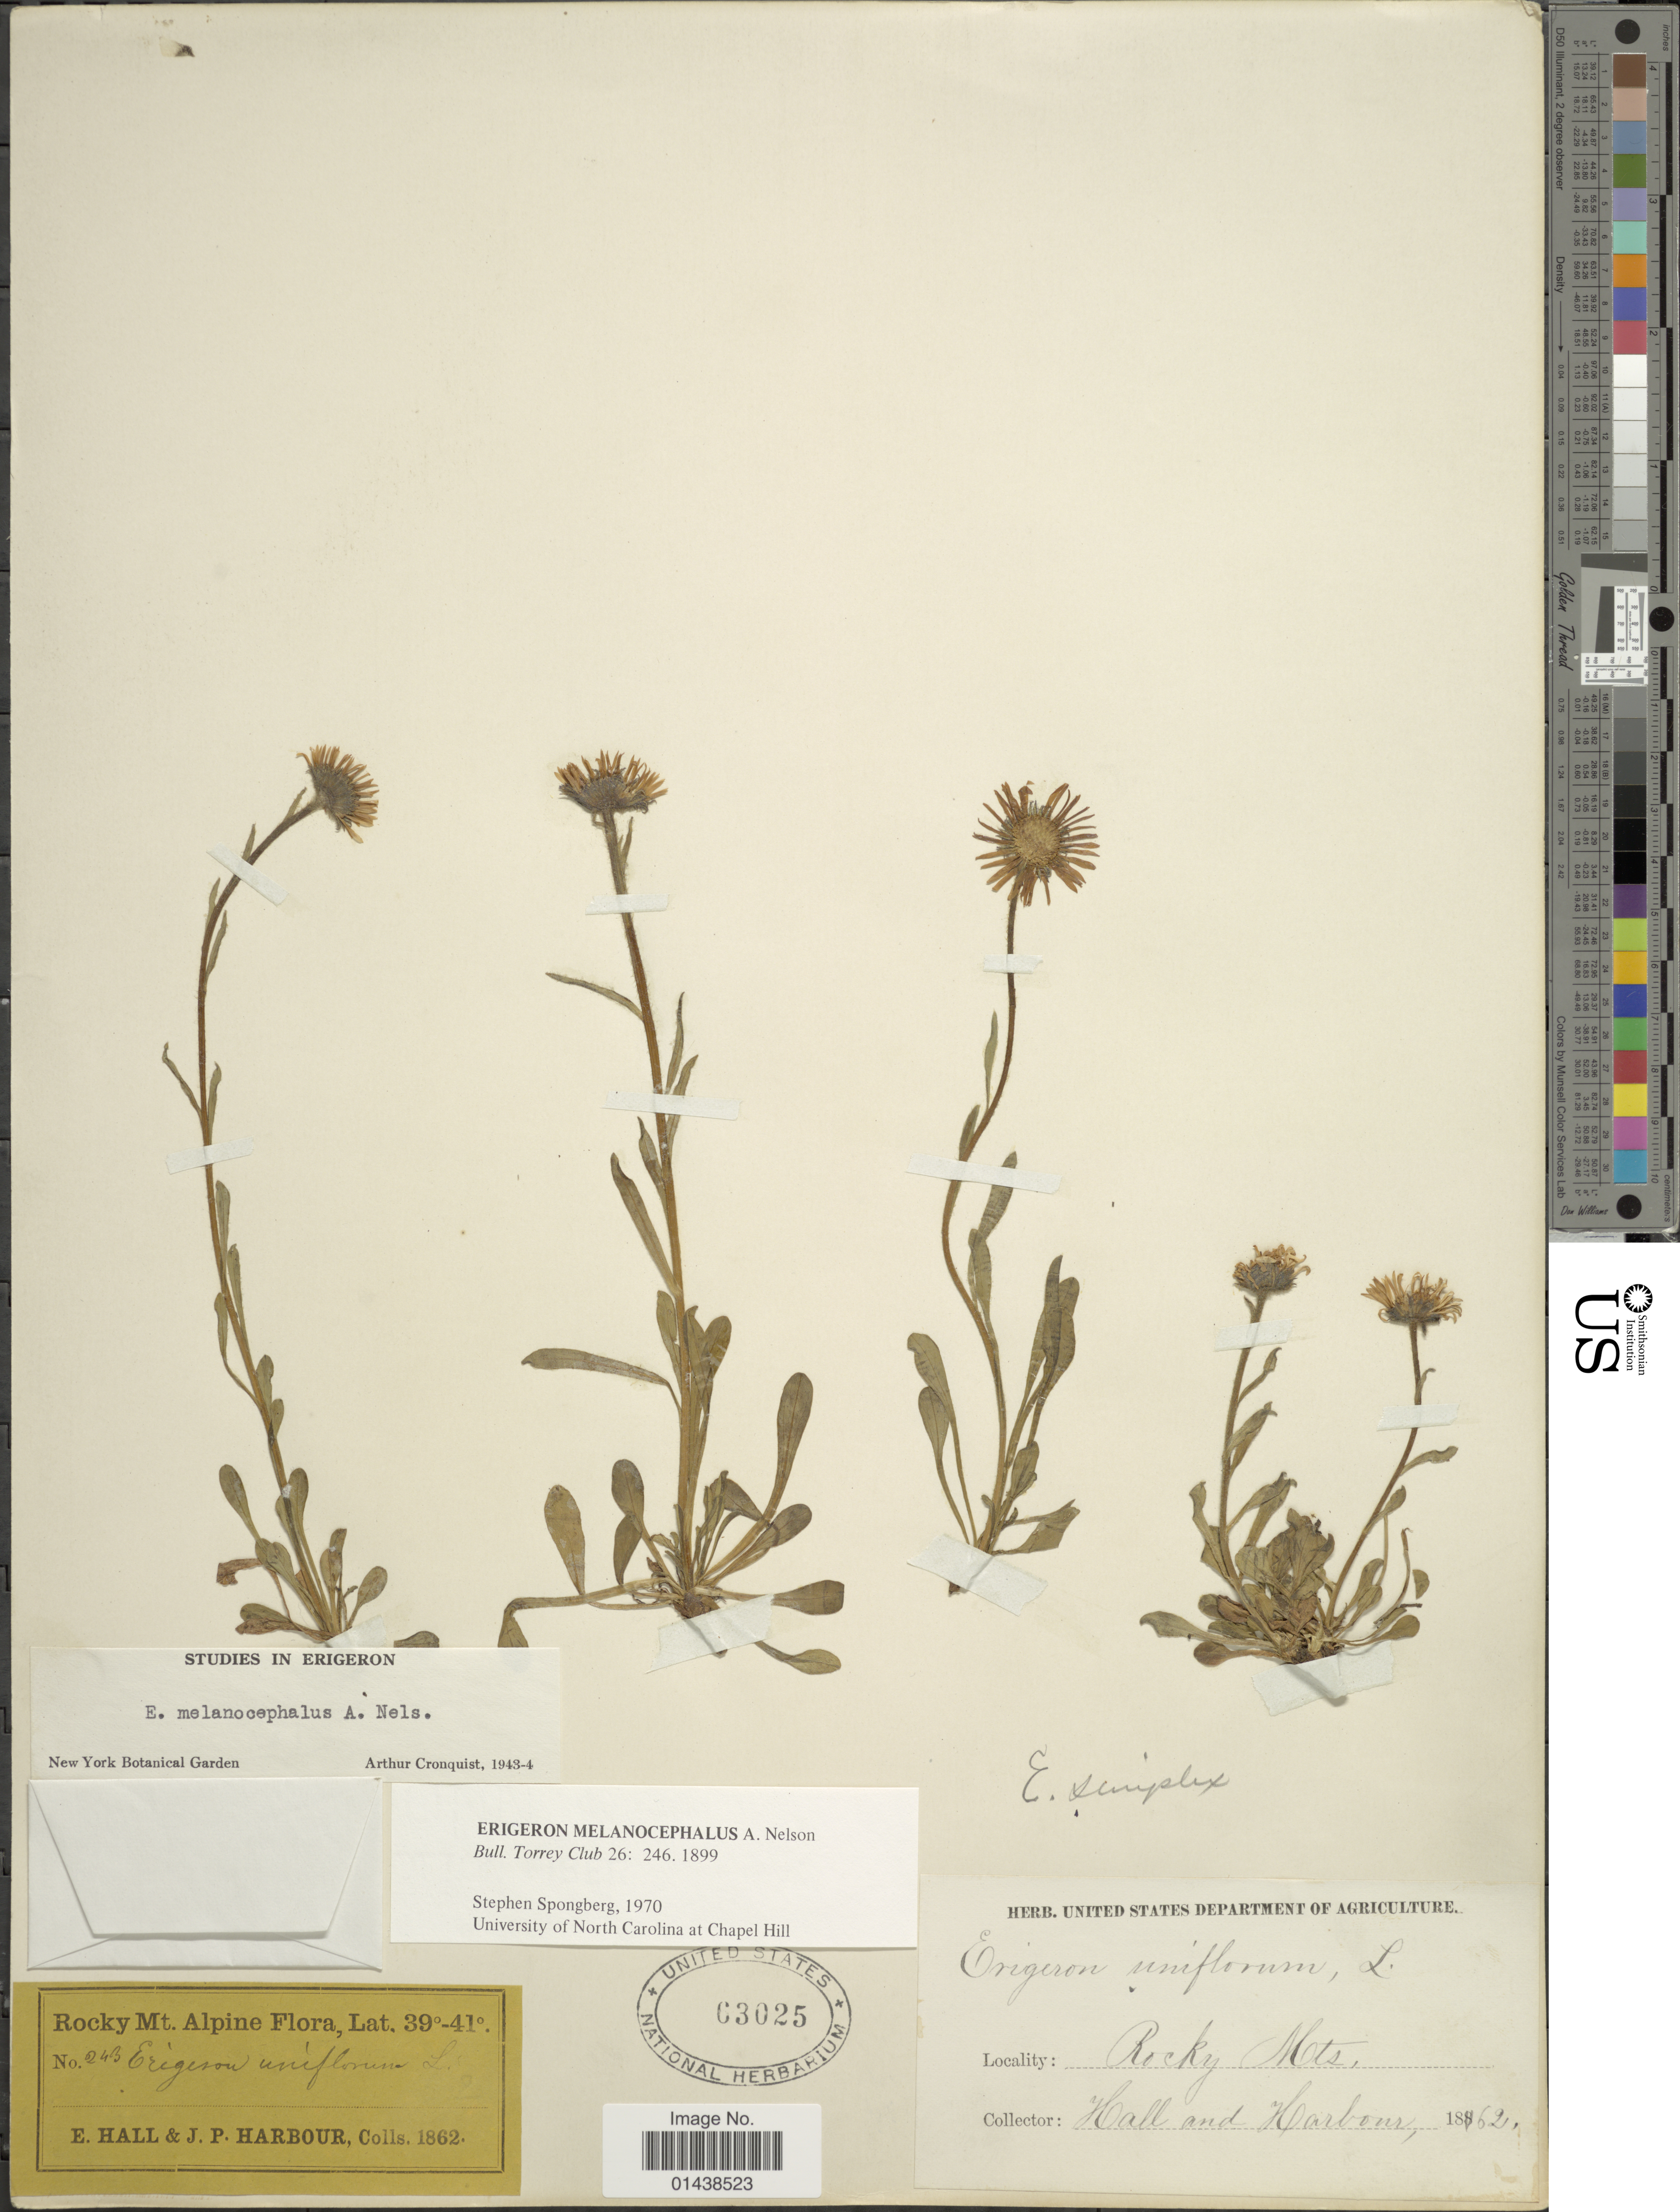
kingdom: Plantae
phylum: Tracheophyta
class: Magnoliopsida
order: Asterales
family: Asteraceae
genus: Erigeron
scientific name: Erigeron melanocephalus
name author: (A. Nelson) A. Nelson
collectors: E. Hall & J. Harbour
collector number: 243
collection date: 1862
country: United States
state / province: Colorado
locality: Rocky Mt. Alpine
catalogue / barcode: US 63025